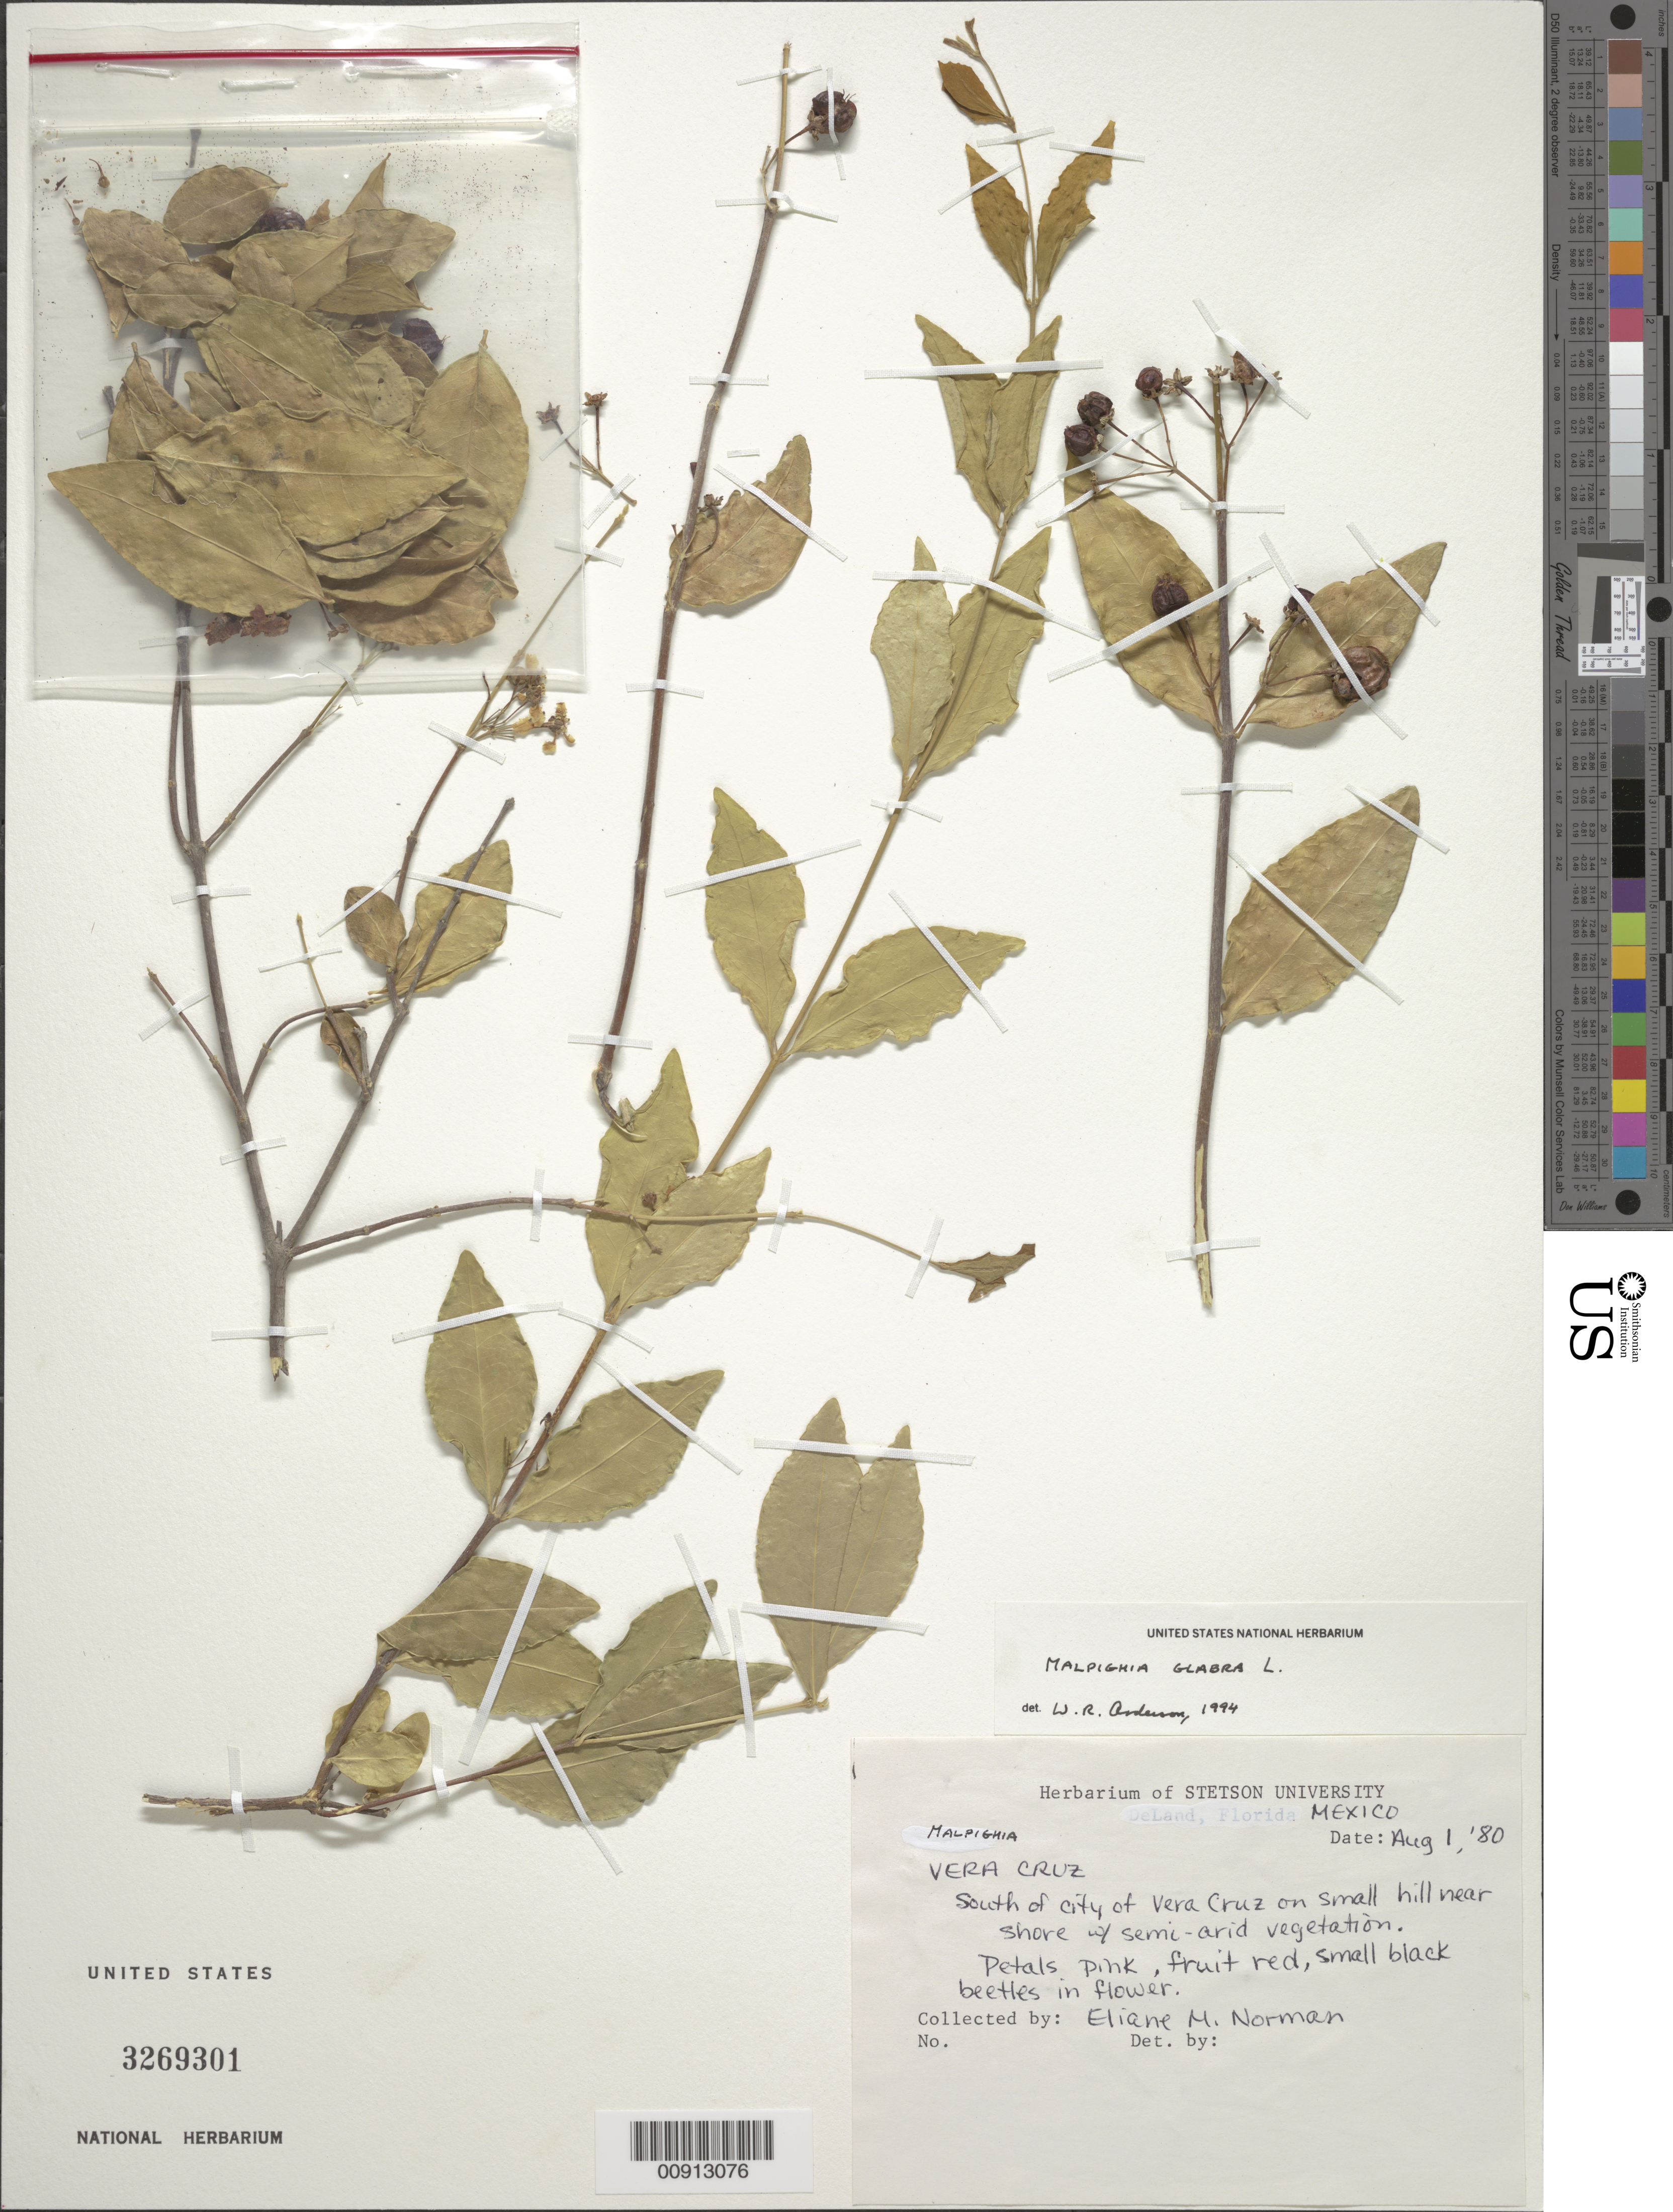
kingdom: Plantae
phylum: Tracheophyta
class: Magnoliopsida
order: Malpighiales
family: Malpighiaceae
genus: Malpighia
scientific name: Malpighia glabra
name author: L.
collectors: E. Norman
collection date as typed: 01 Aug 1980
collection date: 1980-08-01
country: Mexico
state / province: Veracruz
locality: South of city of Veracruz.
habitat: On small hill near shore w/ semi-arid vegetation.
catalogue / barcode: US 3269301